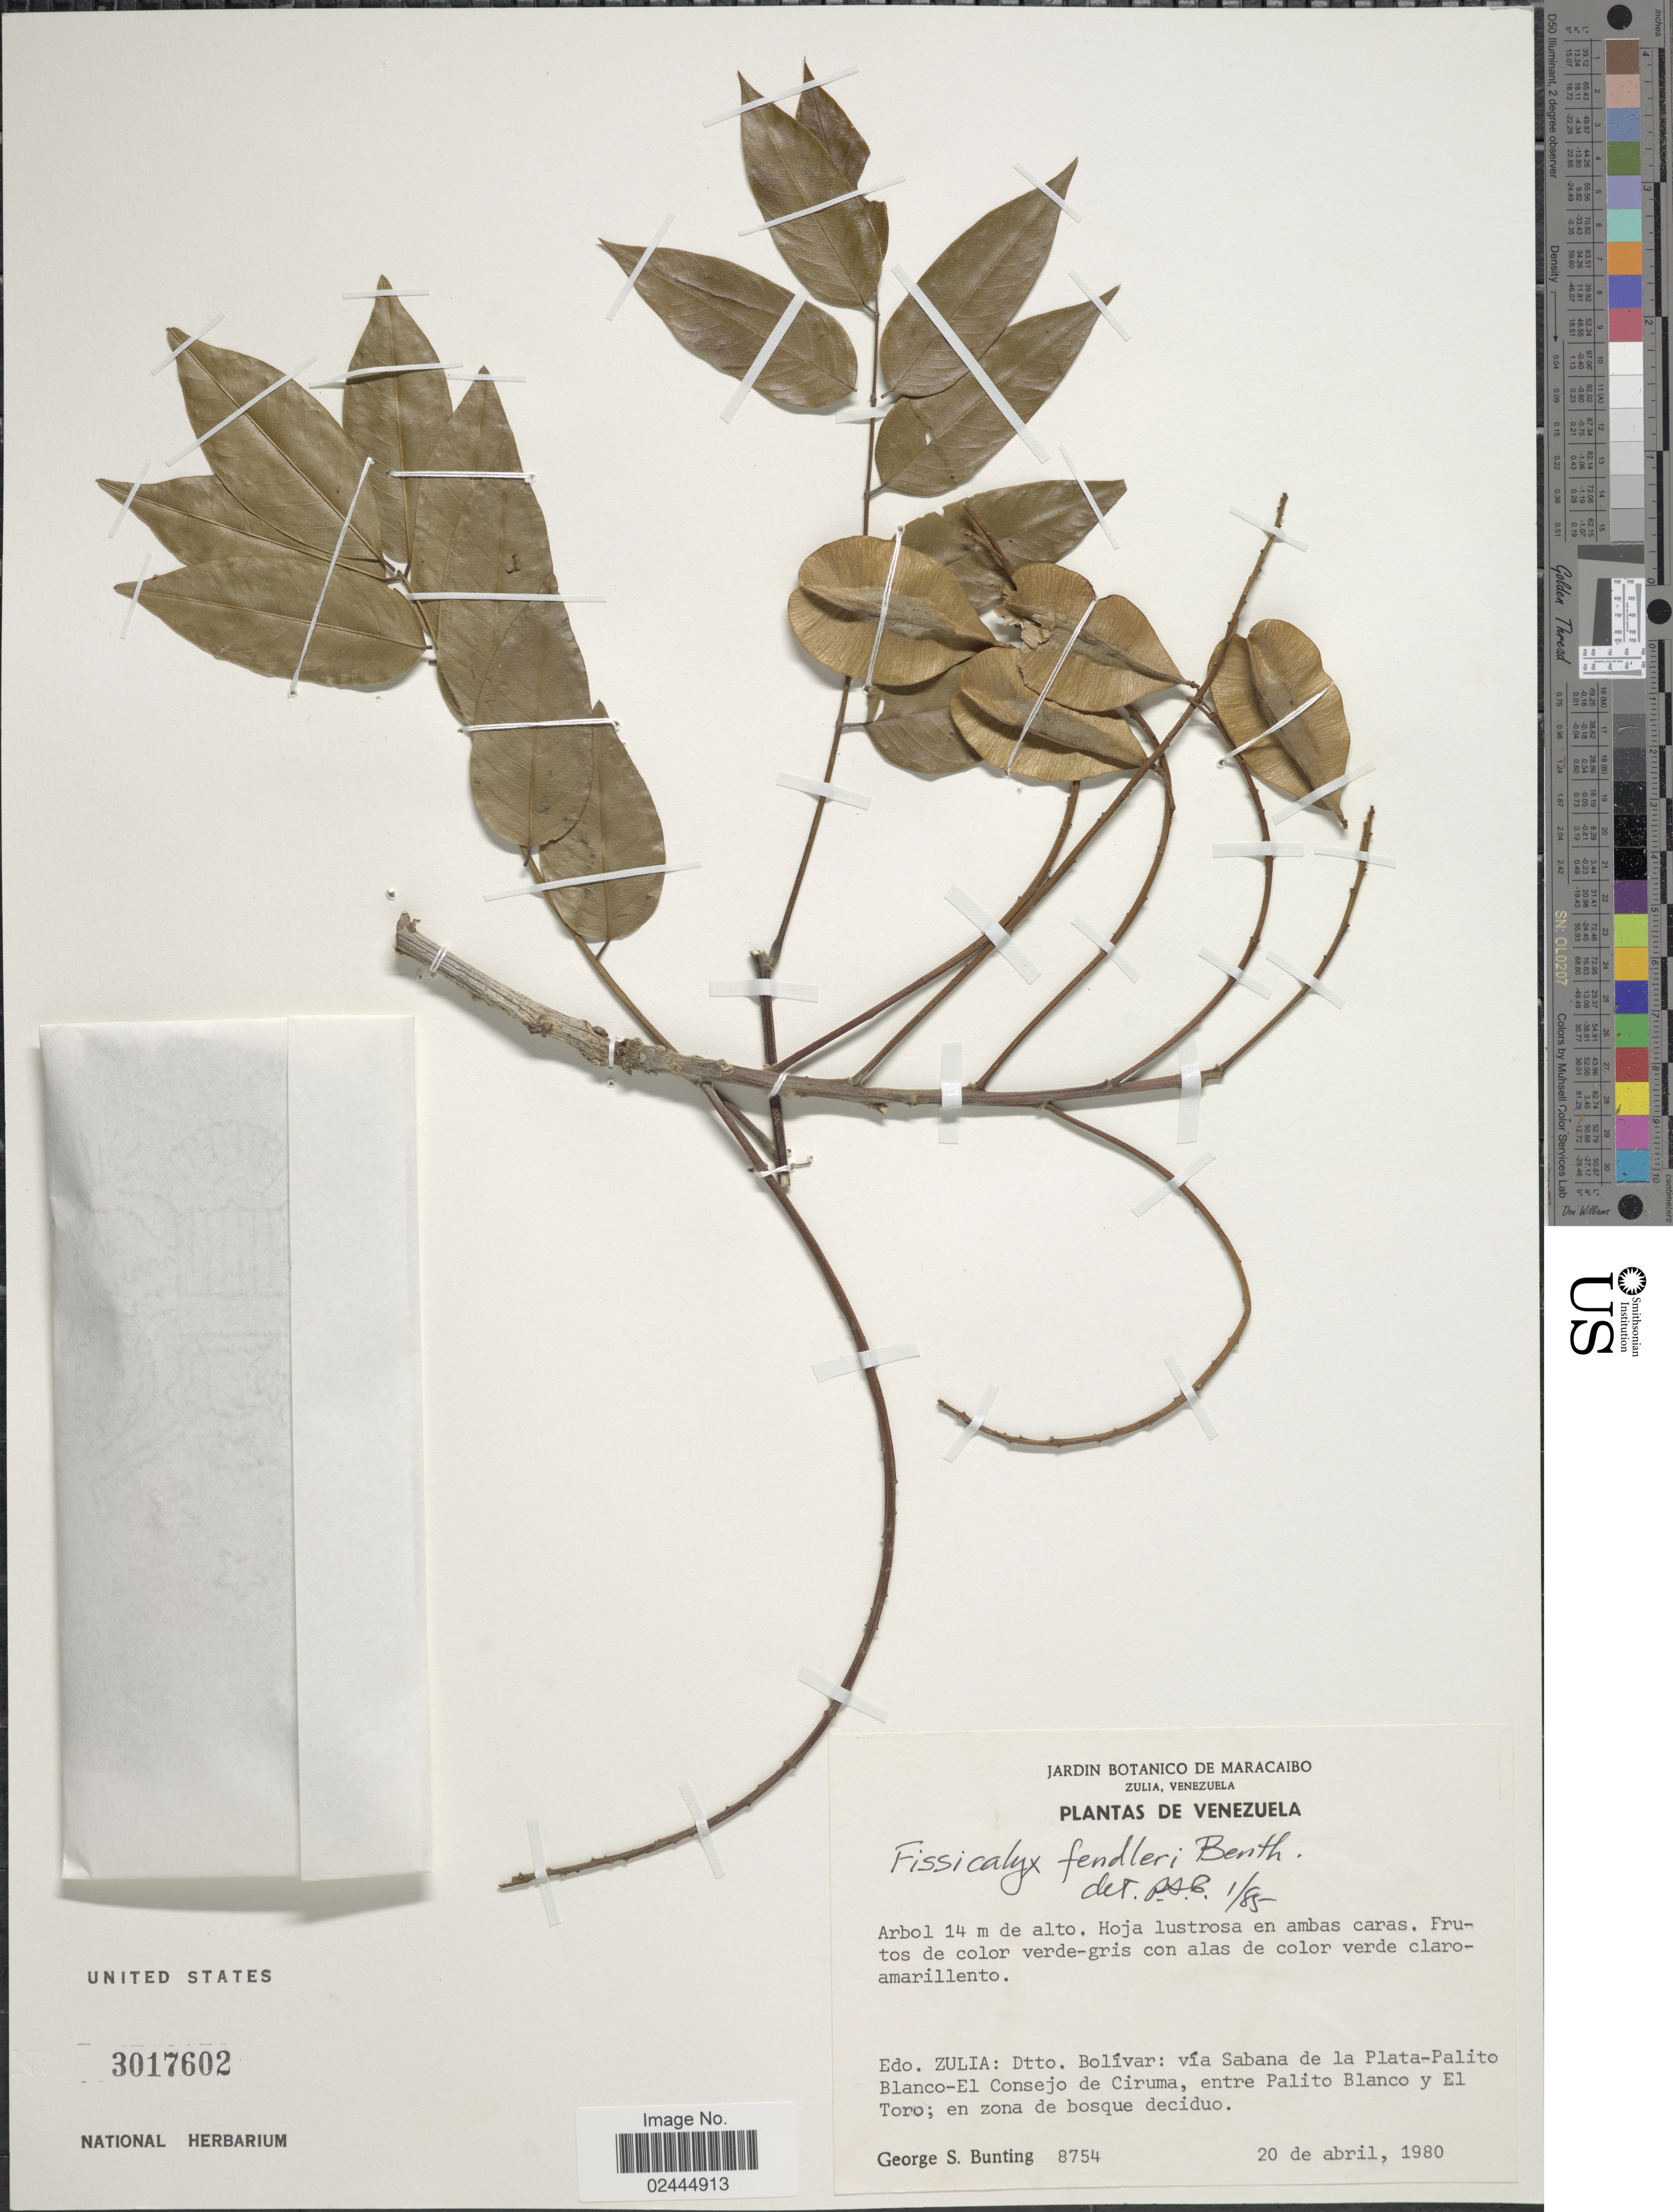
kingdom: Plantae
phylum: Tracheophyta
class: Magnoliopsida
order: Fabales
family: Fabaceae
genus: Fissicalyx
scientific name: Fissicalyx fendleri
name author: Benth.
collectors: G. S. Bunting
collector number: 8754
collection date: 1980-04-20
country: Venezuela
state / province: Zulia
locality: Edo. Zulia: Dtto. Bolivar: via Sabana de la Plata-Palito Blanco-El Consejo de Circuma, entr Palito Blanco e El Toro; en zona de bosque deciduo.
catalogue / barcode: US 3017602